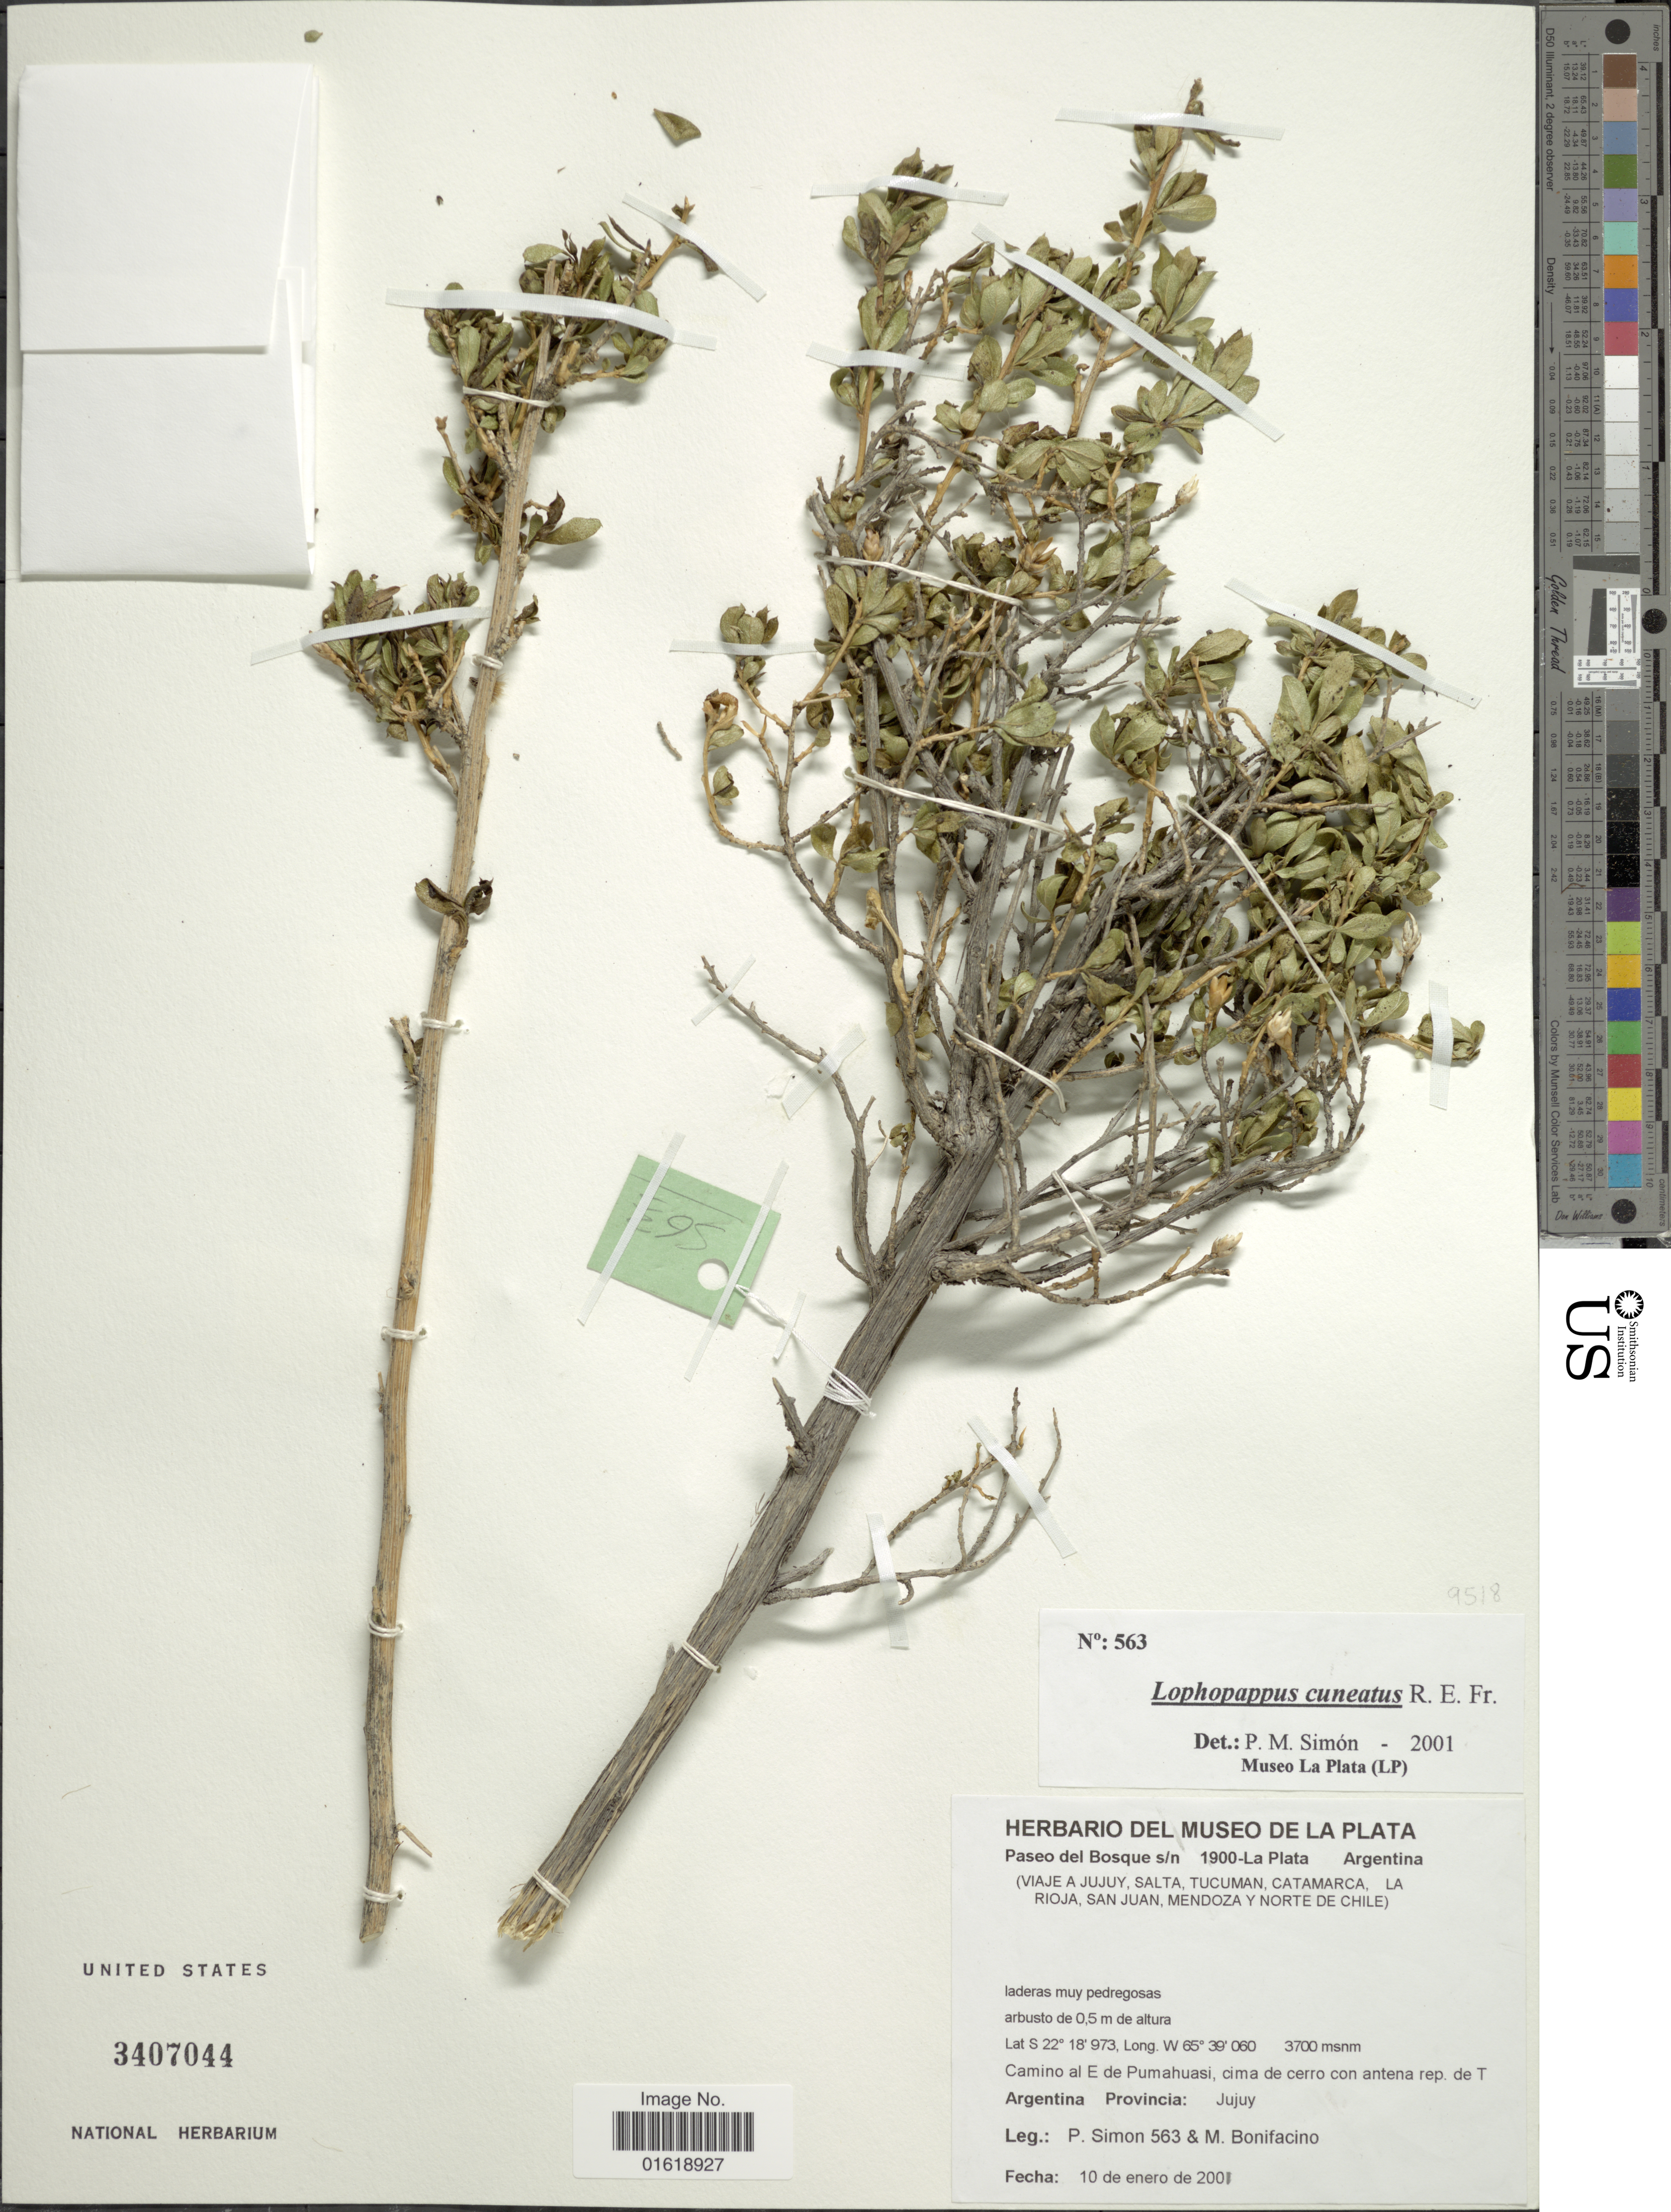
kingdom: Plantae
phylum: Tracheophyta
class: Magnoliopsida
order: Asterales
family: Asteraceae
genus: Lophopappus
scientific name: Lophopappus blakei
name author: Cabrera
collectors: P. Simon & M. Bonifacino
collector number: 563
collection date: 2001-01-10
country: Argentina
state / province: Jujuy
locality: Camino al E de Pumahuasi, cima de cerro con antena rep. de T. Argentina. Provincia: Jujuy.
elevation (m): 3700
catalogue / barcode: US 3407044